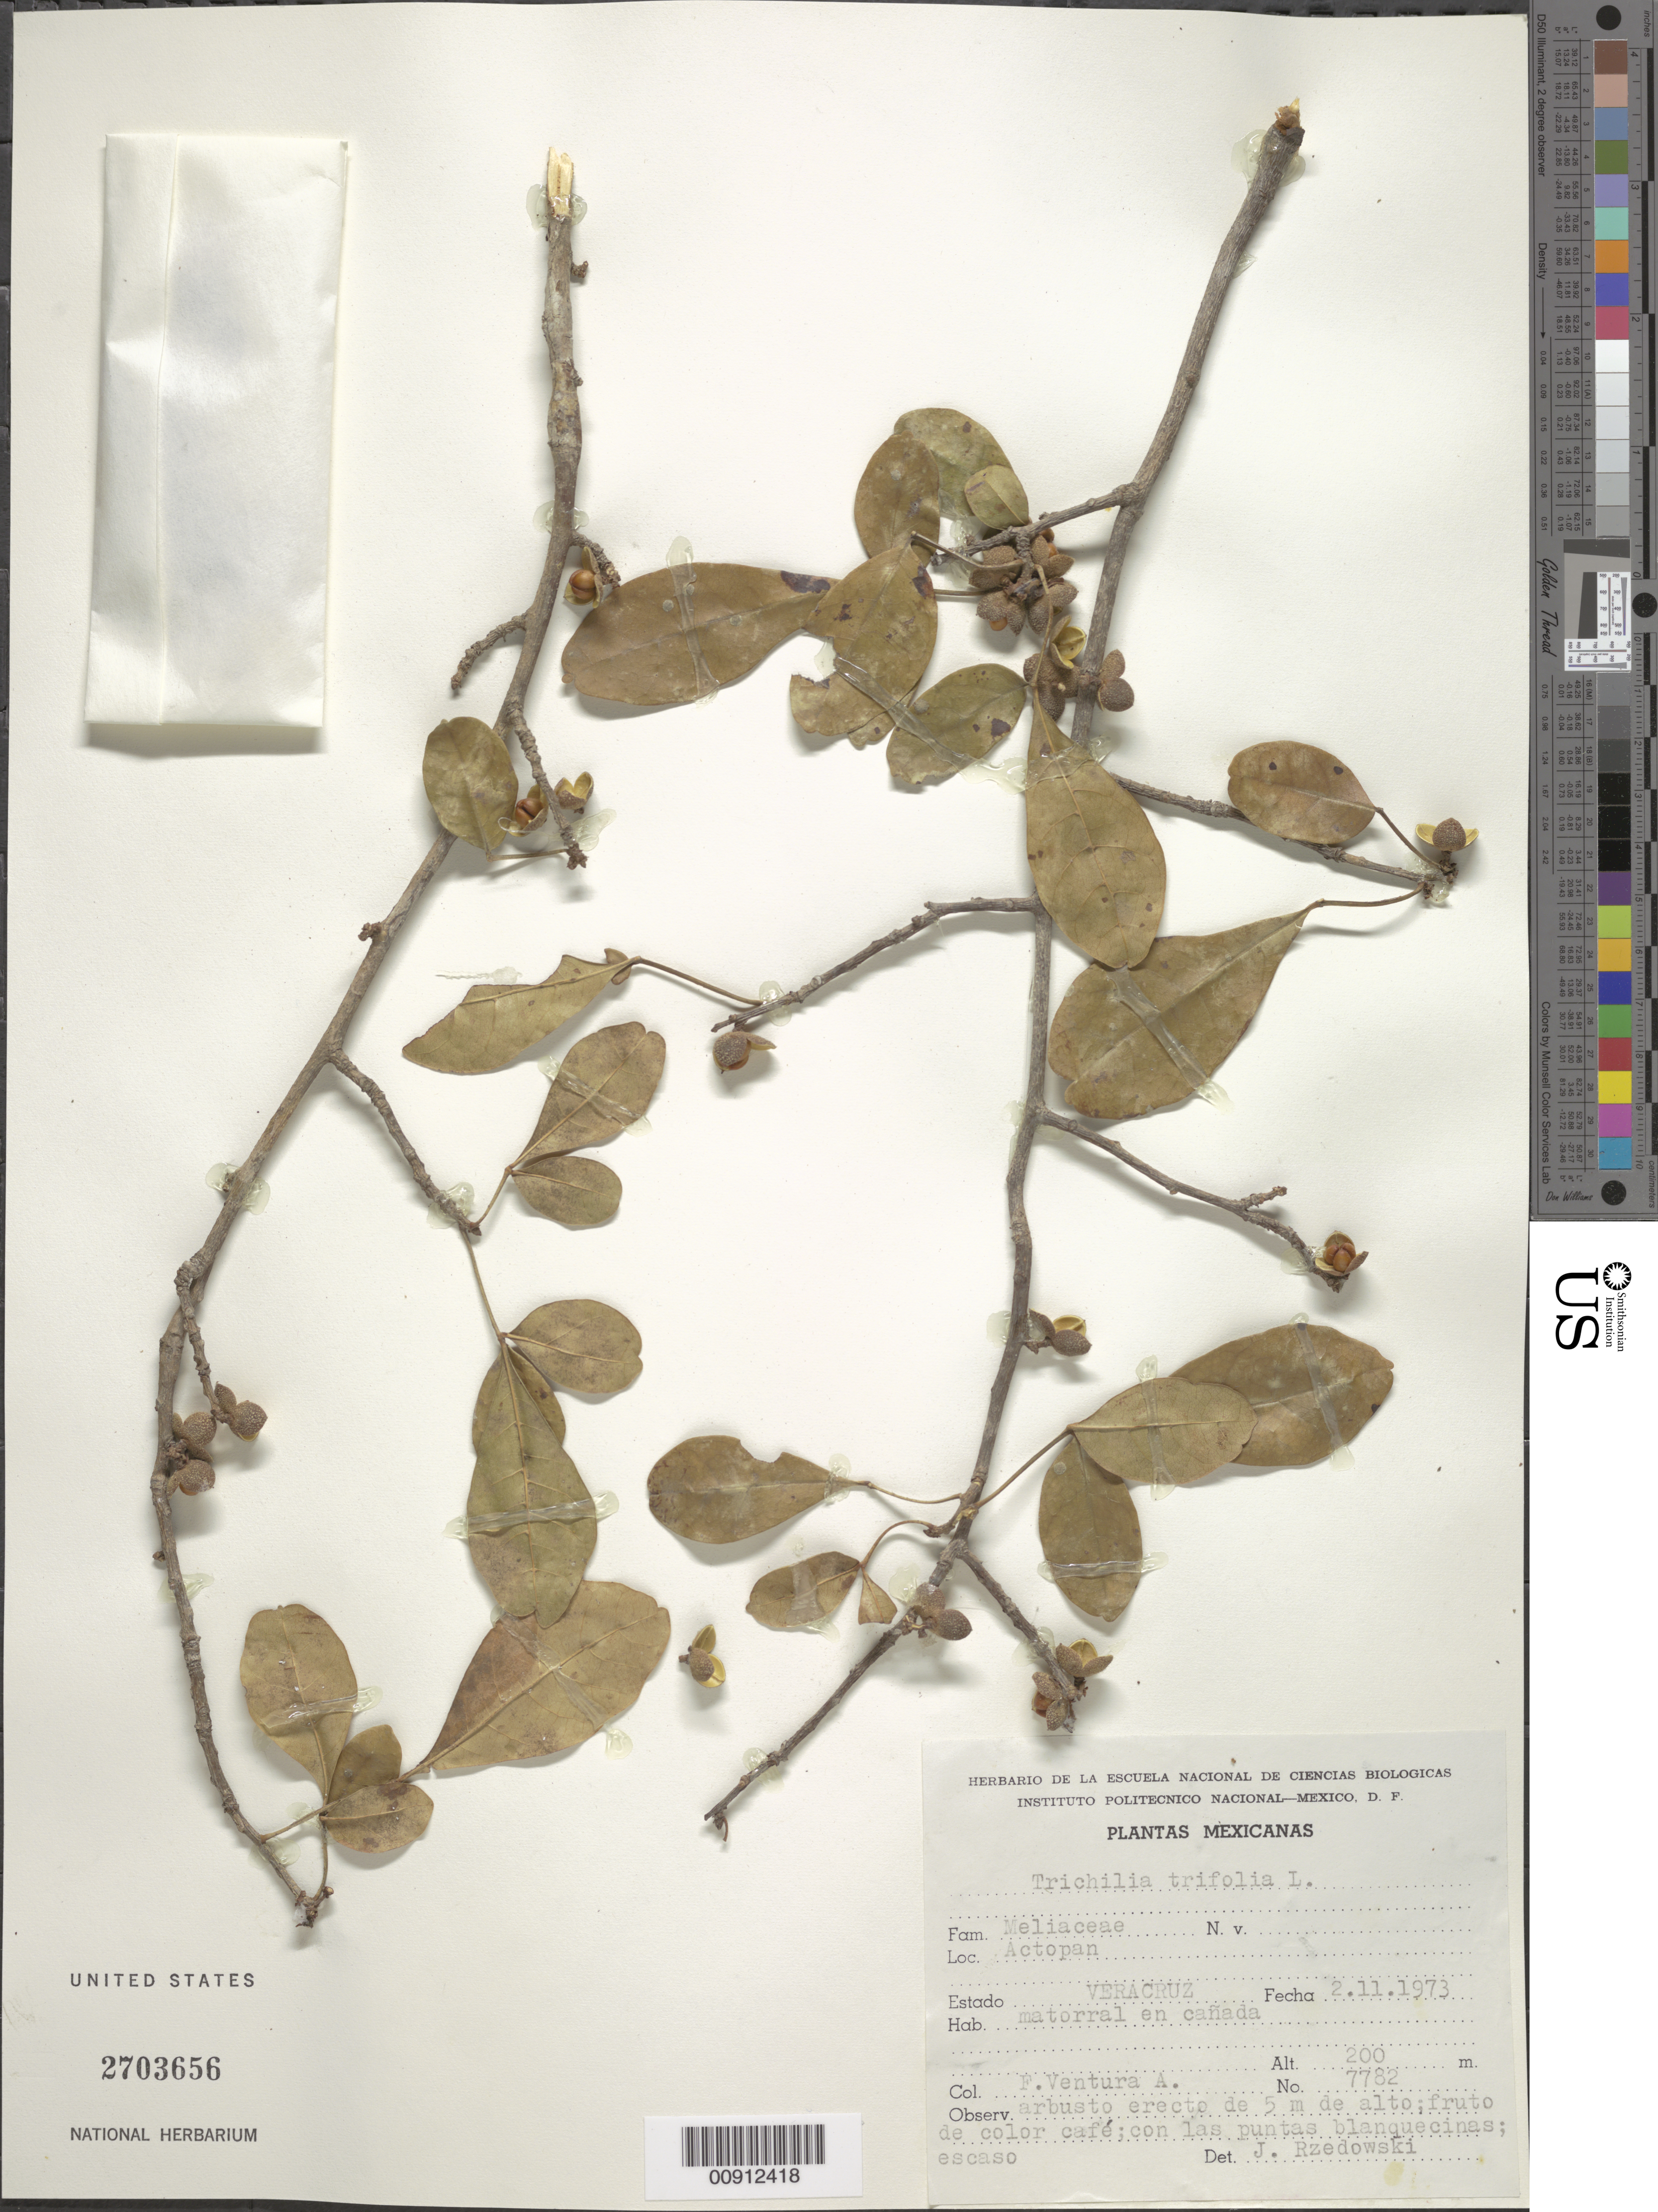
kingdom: Plantae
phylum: Tracheophyta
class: Magnoliopsida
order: Sapindales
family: Meliaceae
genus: Trichilia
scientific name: Trichilia trifolia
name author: L.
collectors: F. Ventura A.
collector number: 7782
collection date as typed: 11 Feb 1973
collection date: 1973-02-11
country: Mexico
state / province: Veracruz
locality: Actopan, Veracruz.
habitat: Matorral en cañada.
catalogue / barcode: US 2703656